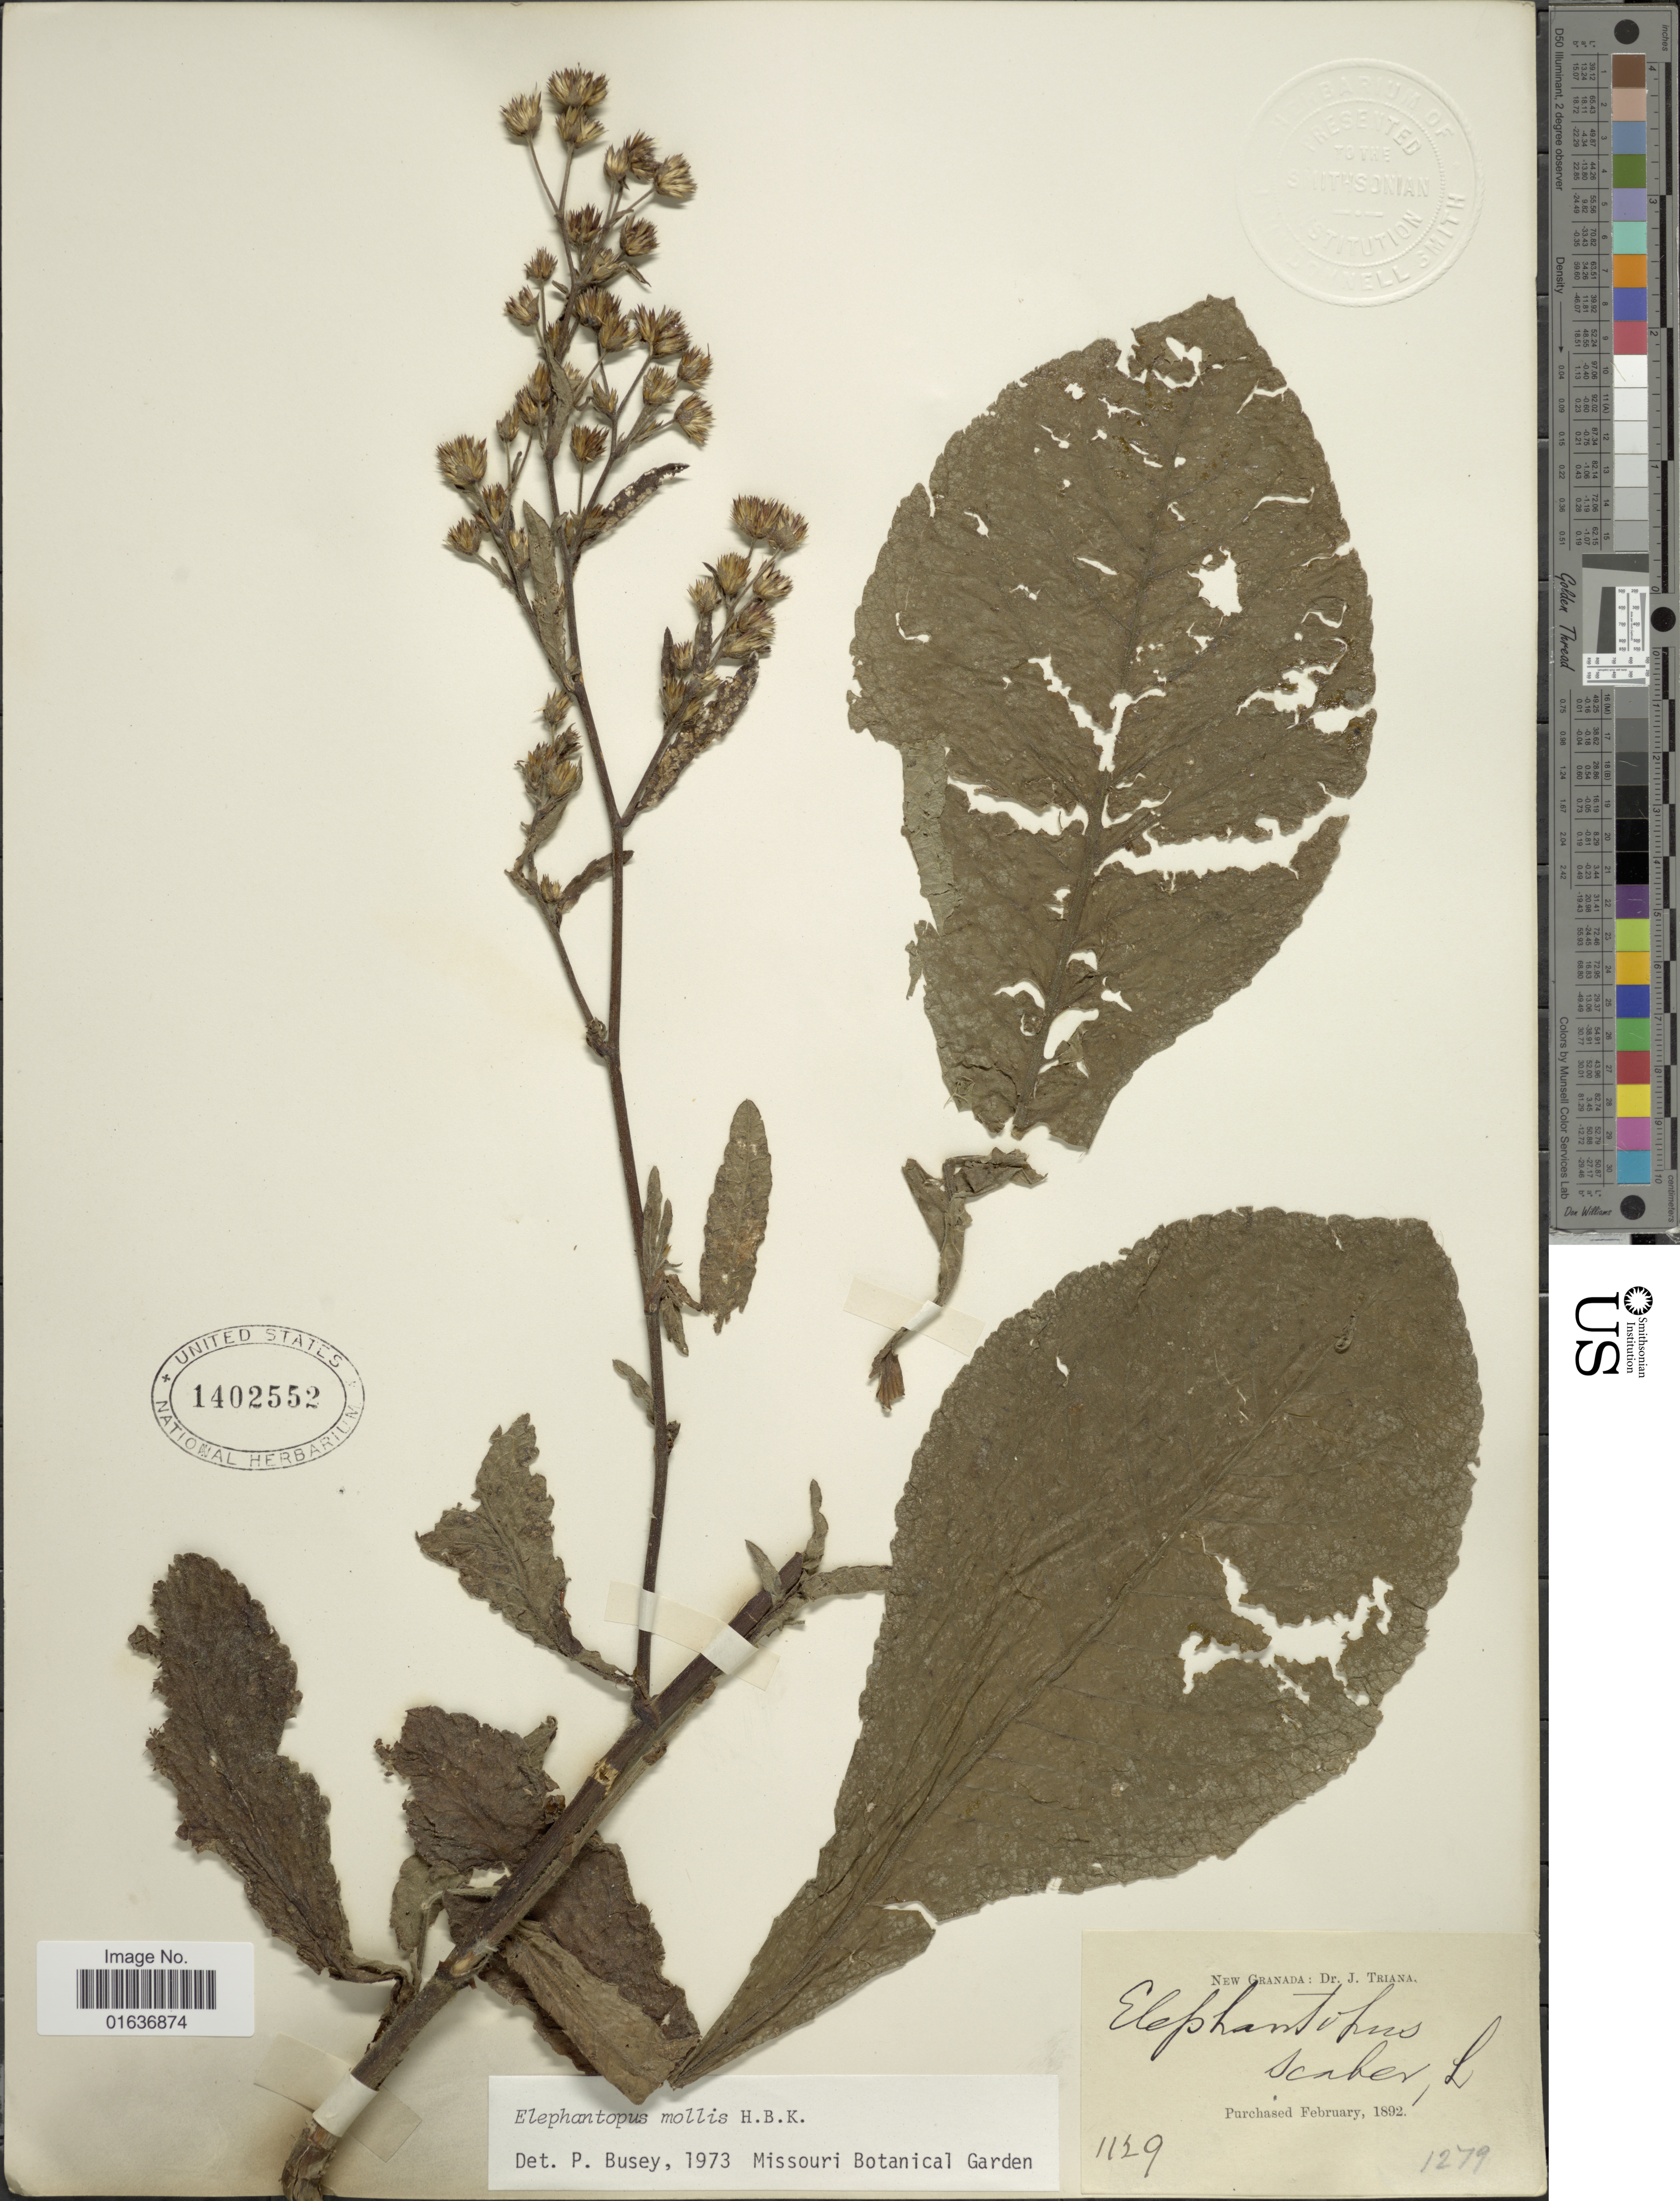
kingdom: Plantae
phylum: Tracheophyta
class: Magnoliopsida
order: Asterales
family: Asteraceae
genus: Elephantopus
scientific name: Elephantopus mollis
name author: Kunth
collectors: J. Triana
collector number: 1129/1279*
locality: New Granada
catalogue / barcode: US 1402552